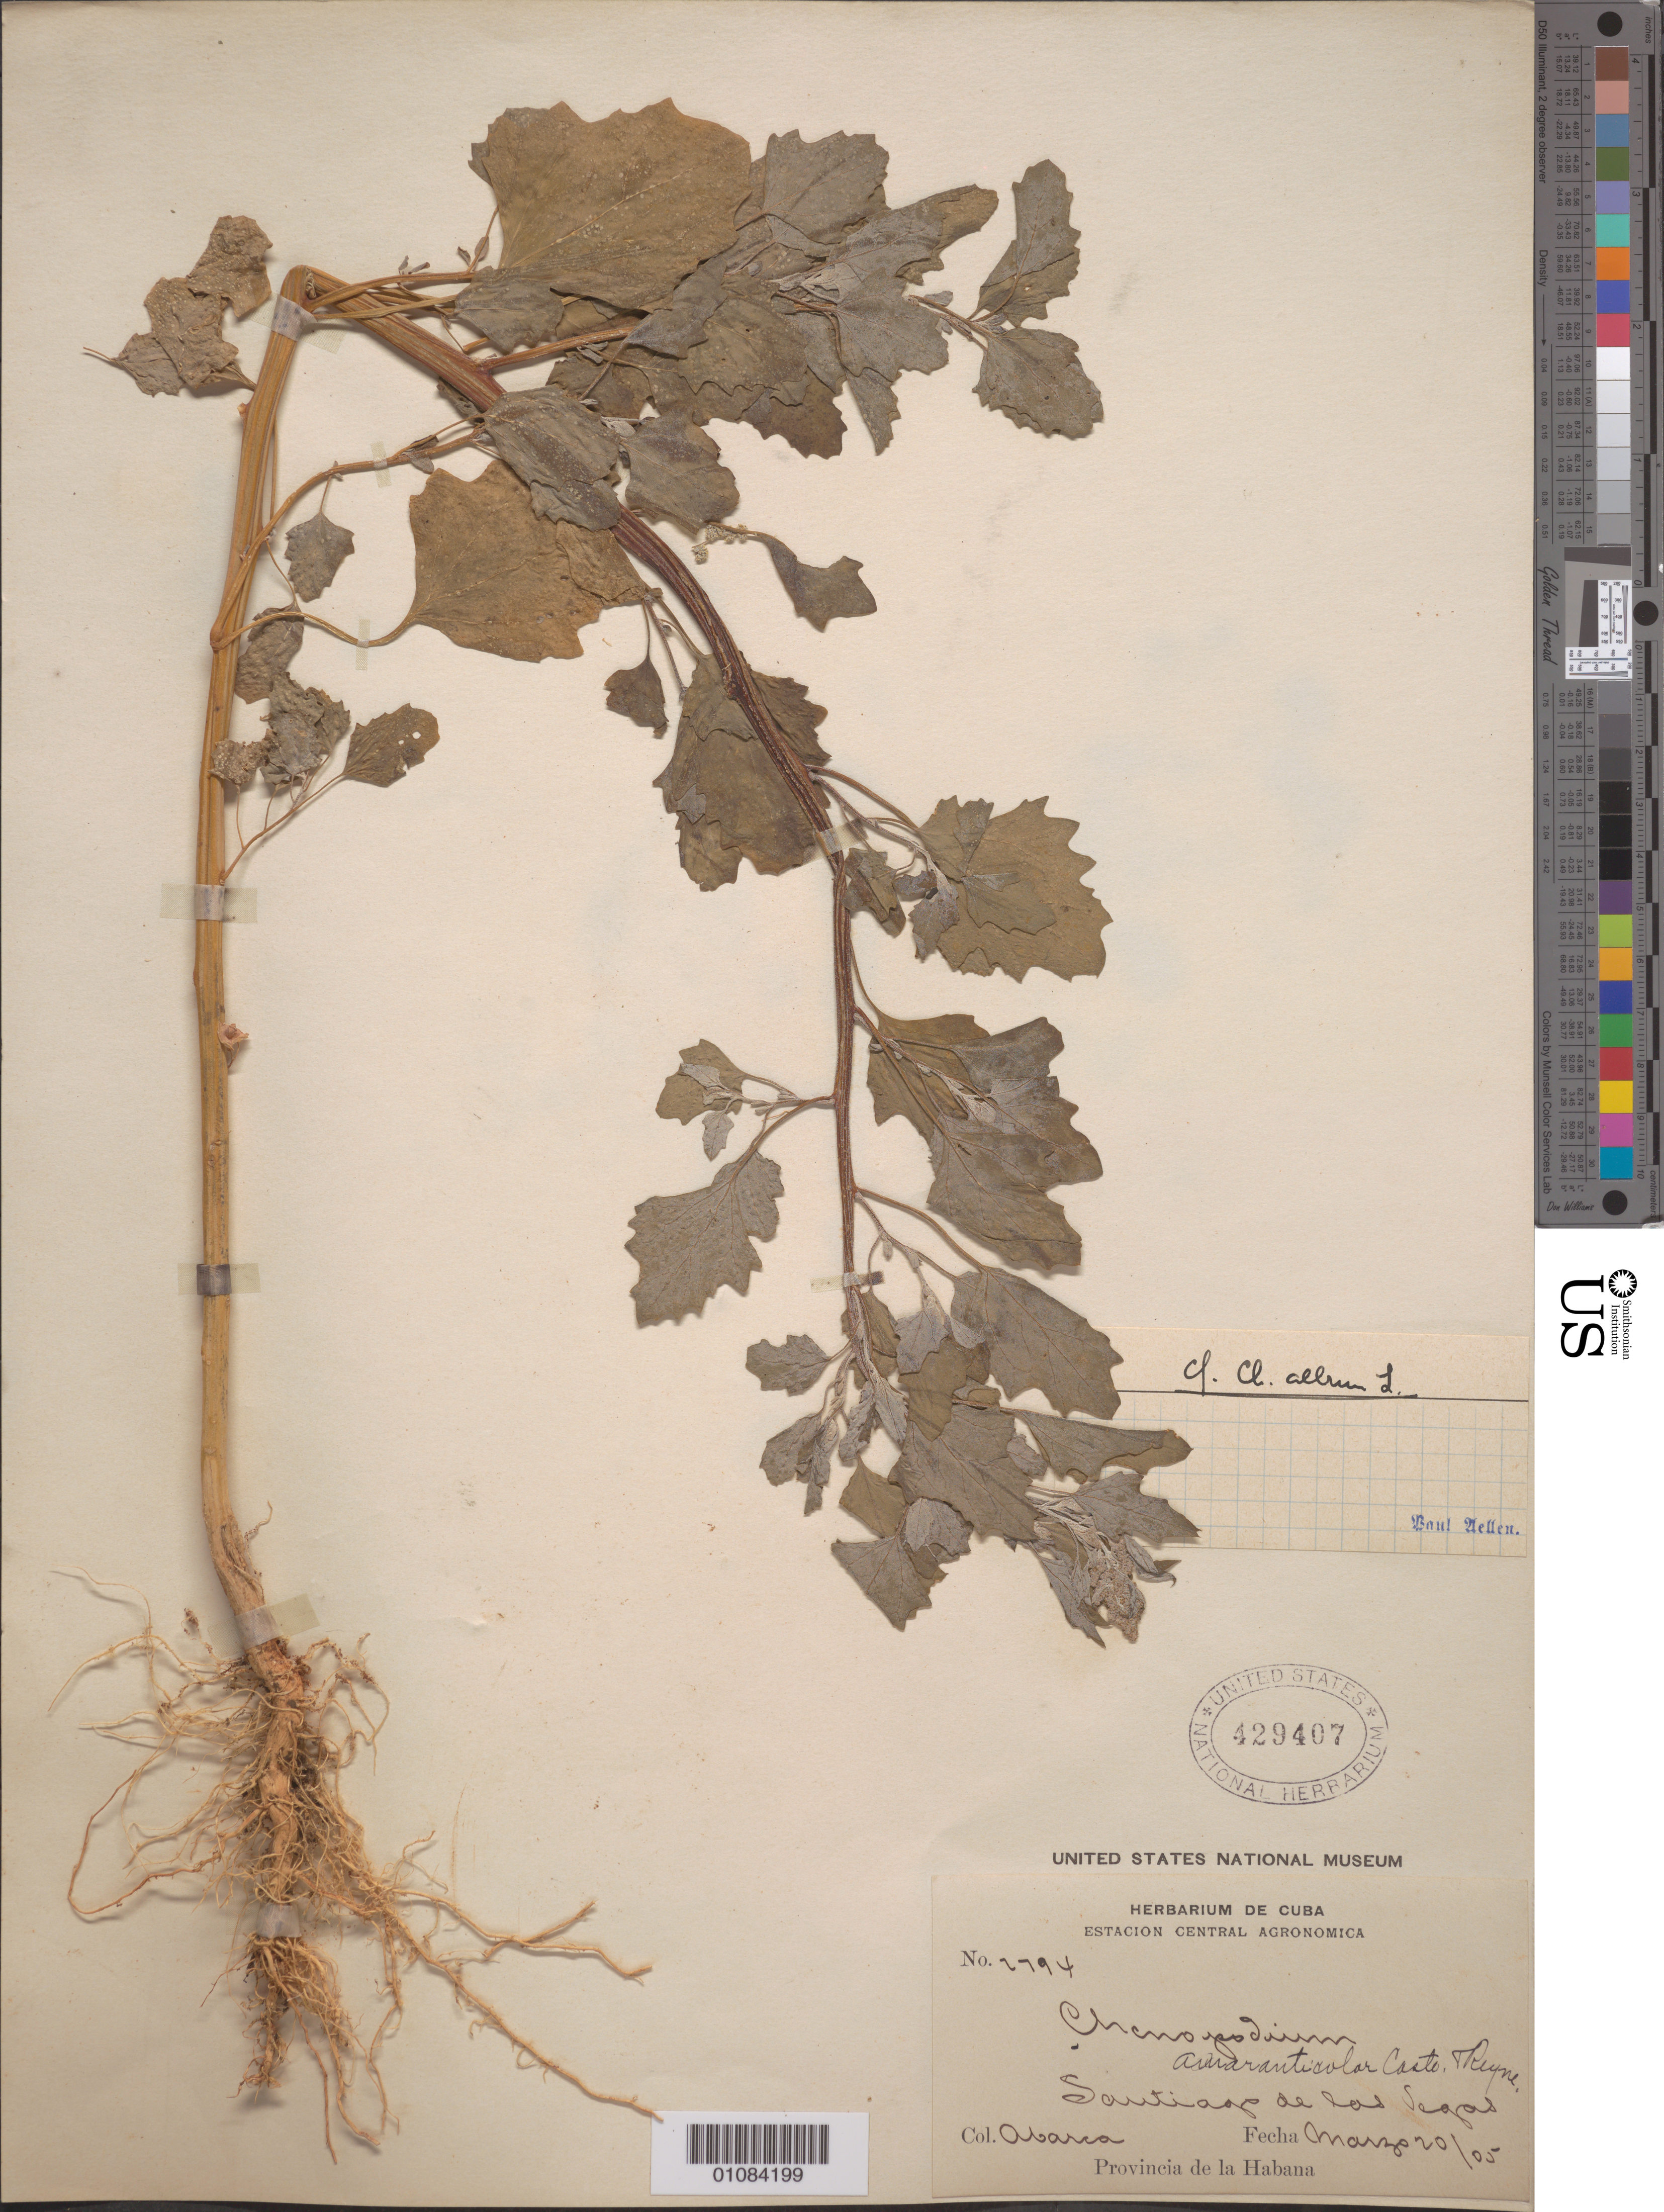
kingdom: Plantae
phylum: Tracheophyta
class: Magnoliopsida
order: Caryophyllales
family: Amaranthaceae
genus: Chenopodium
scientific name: Chenopodium album var. album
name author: L.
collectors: M. Abarca y Vascquez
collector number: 2794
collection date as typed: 20 Mar 1905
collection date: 1905-03-20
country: Cuba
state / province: La Habana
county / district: Municipio de Boyeros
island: Cuba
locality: Santiago de las Vegas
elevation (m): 97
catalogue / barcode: US 429407